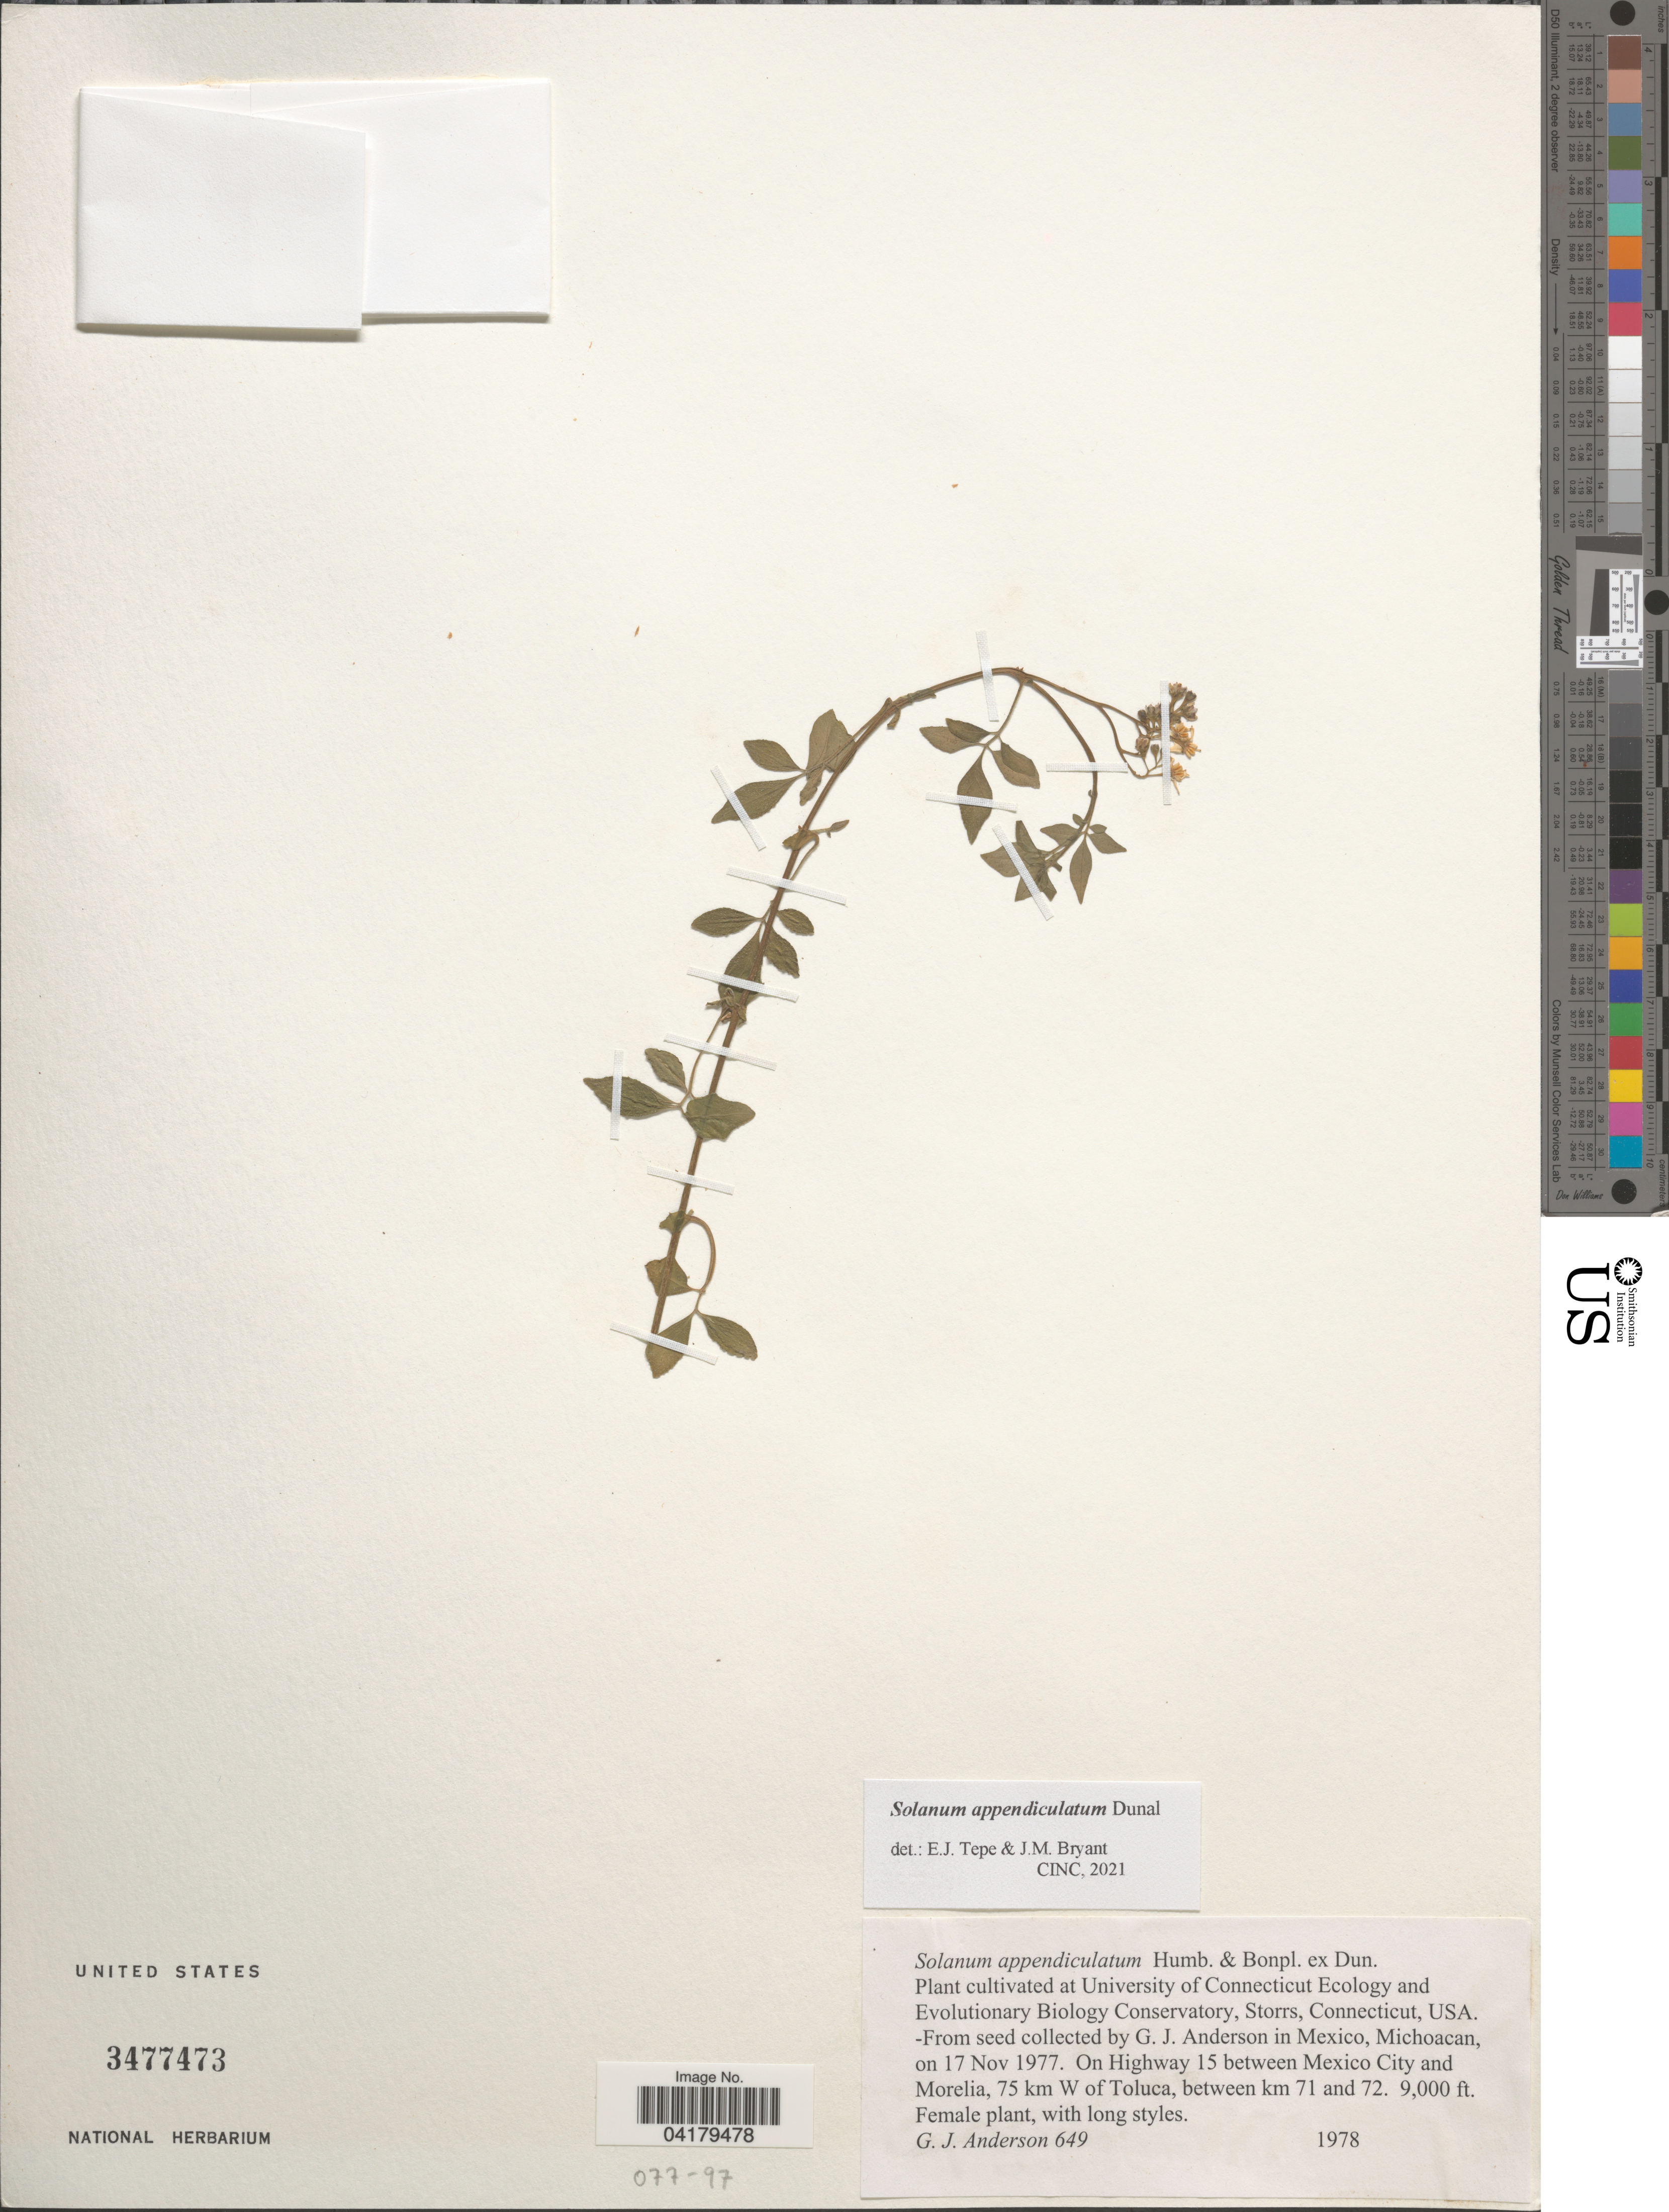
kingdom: Plantae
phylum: Tracheophyta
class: Magnoliopsida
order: Solanales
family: Solanaceae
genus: Solanum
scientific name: Solanum appendiculatum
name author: Humb. & Bonpl. ex Dunal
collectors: G. J. Anderson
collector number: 649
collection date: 1977-11-17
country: Mexico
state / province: Michoacán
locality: On Highway 15 between Mexico City and Morelia, 75 km W of Toluca, between km 71 and 72.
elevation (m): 2743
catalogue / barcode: US 3477473